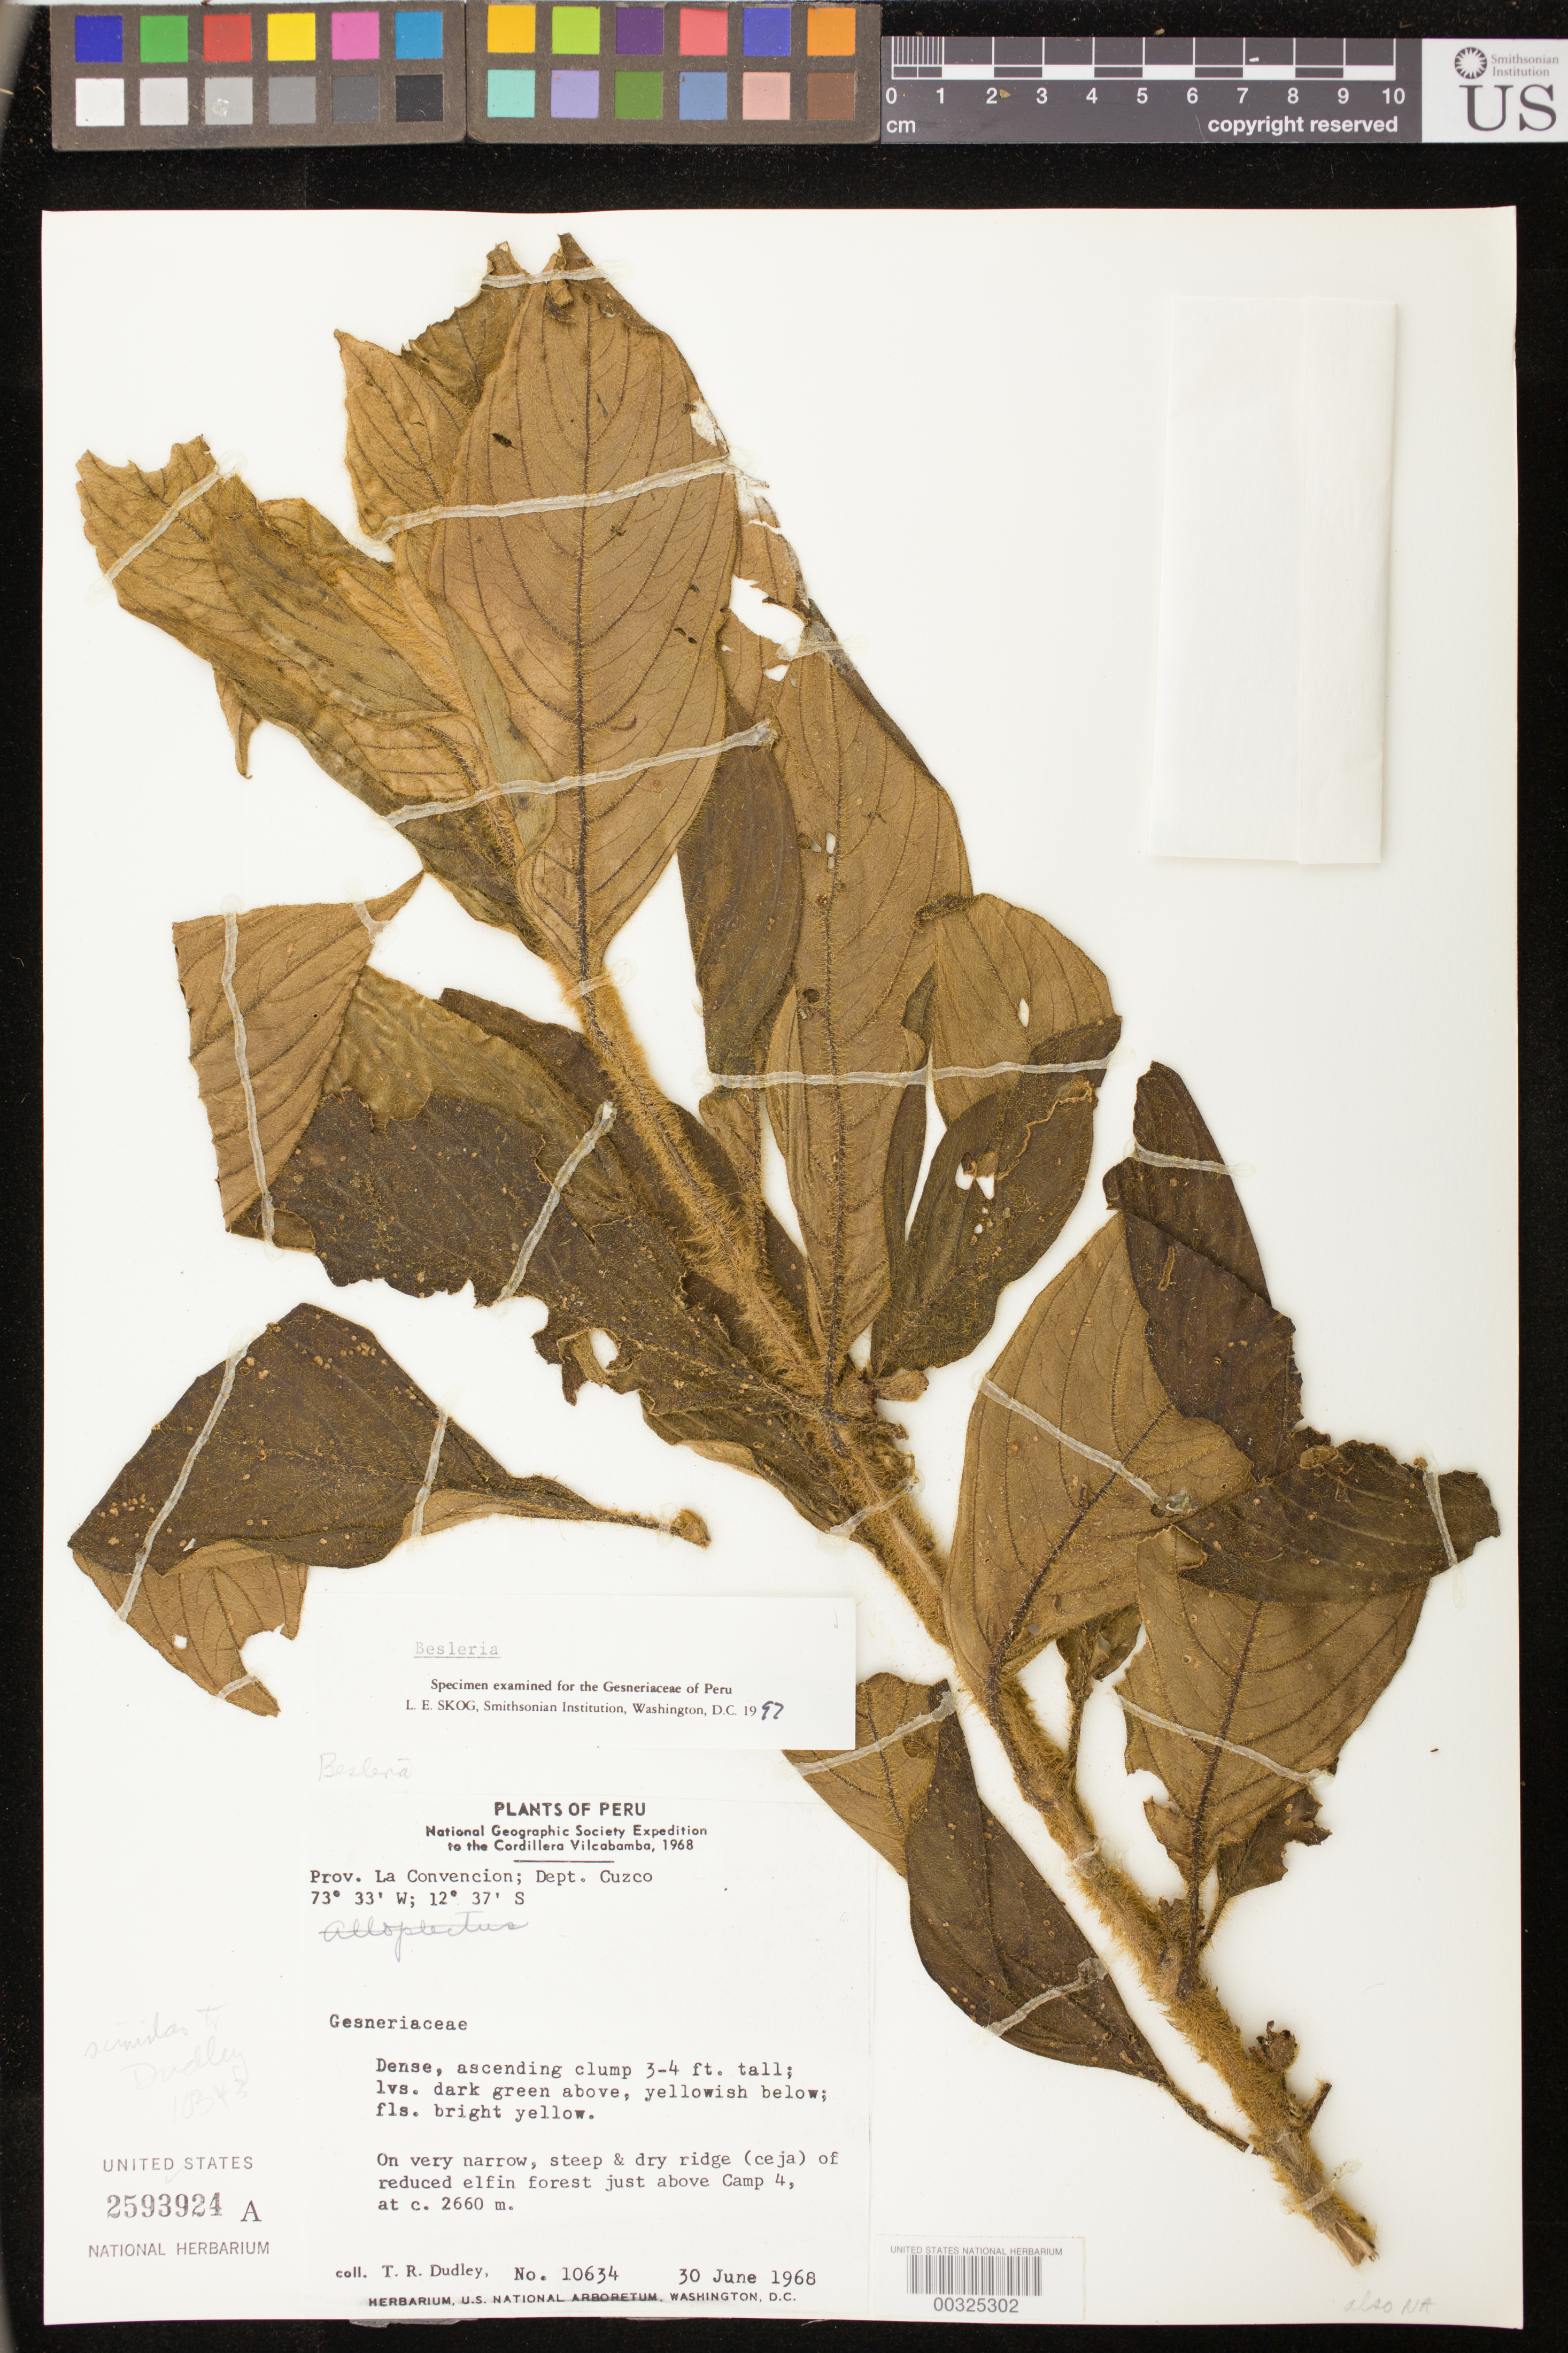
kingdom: Plantae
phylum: Tracheophyta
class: Magnoliopsida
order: Lamiales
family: Gesneriaceae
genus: Besleria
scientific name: Besleria sp.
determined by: Skog, Laurence E.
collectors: T. R. Dudley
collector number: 10634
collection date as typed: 30 Jun 1968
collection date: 1968-06-30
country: Peru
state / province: Cusco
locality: Prov. La Convencion, just above Camp 4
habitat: On very narrow, steep & dry ridge (ceja) of reduced elfin forest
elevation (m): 2660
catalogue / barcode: US 2593924A